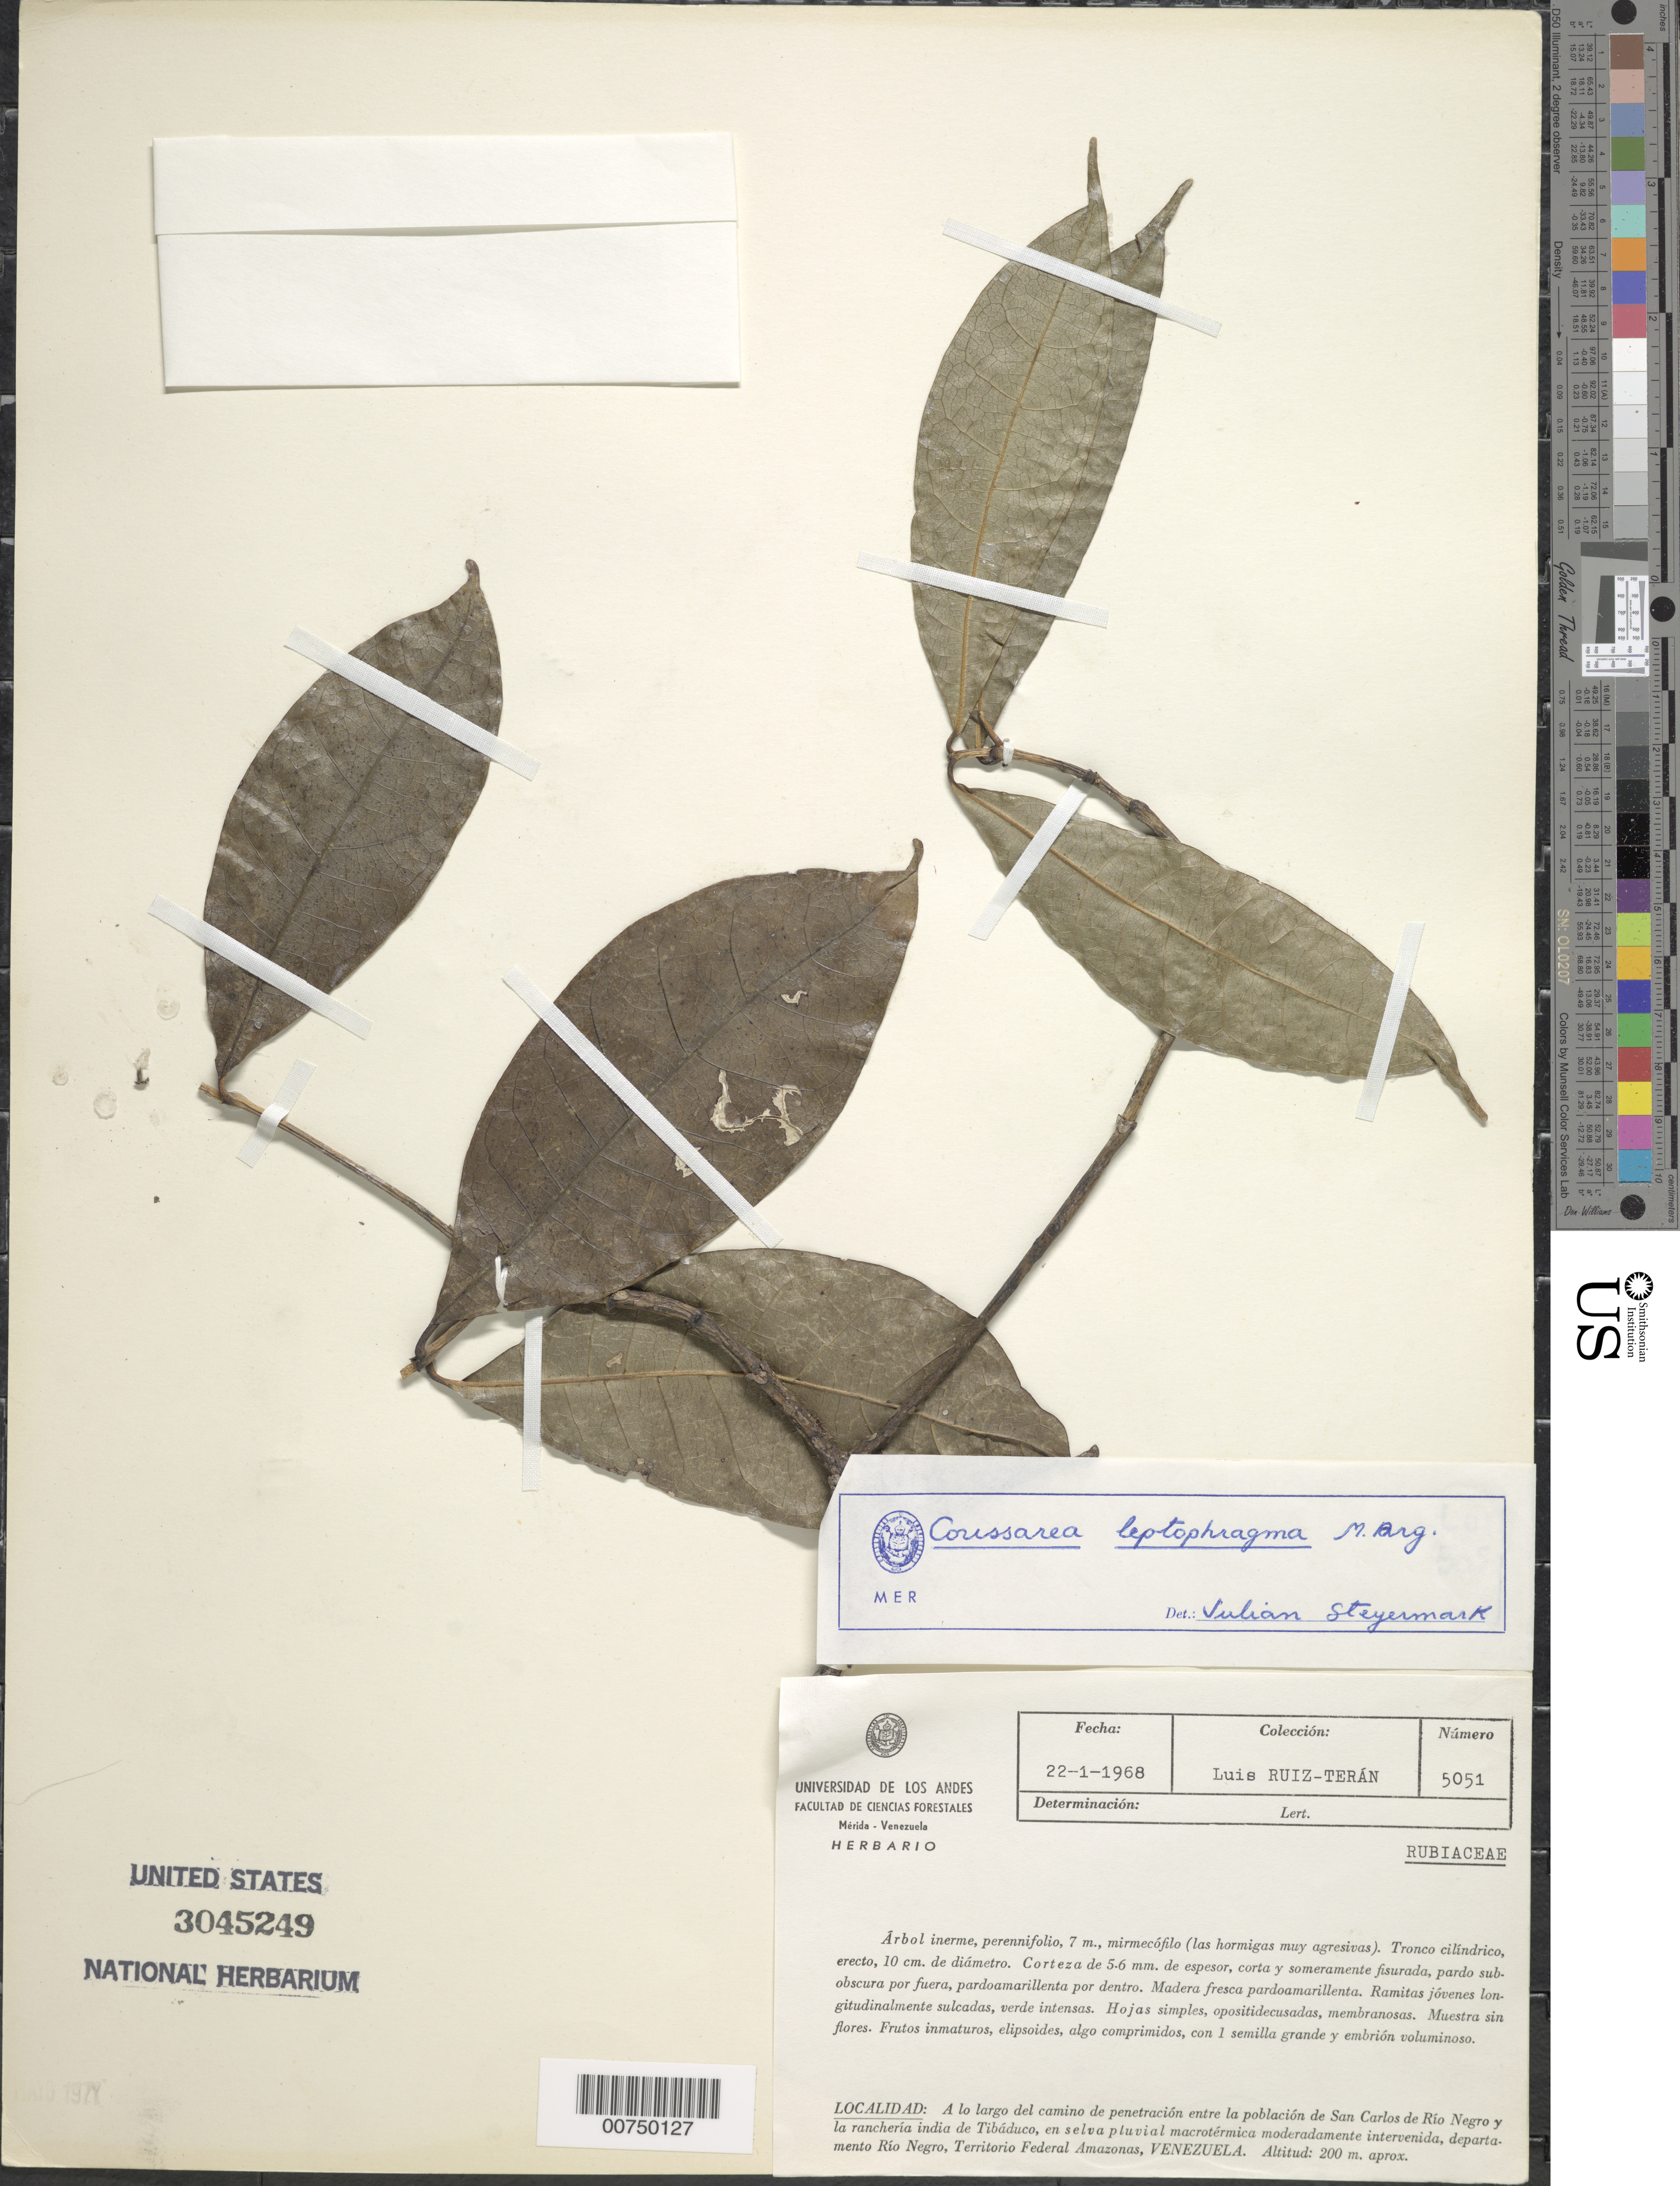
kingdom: Plantae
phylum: Tracheophyta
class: Magnoliopsida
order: Gentianales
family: Rubiaceae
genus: Coussarea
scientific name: Coussarea leptophragma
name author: Müll. Arg.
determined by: Steyermark, Julian A., (VEN)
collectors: L. E. Ruíz-Terán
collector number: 5051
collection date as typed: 22-Jan-68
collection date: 1968-01-22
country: Venezuela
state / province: Amazonas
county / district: Río Negro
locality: San Carlos de Río Negro, a lo largo del camino de penetracion entre la poblacion y la rancheria india de Tibaduco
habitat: Selva pluvial macrotermica moderamente intervenida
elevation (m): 200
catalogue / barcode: US 3045249